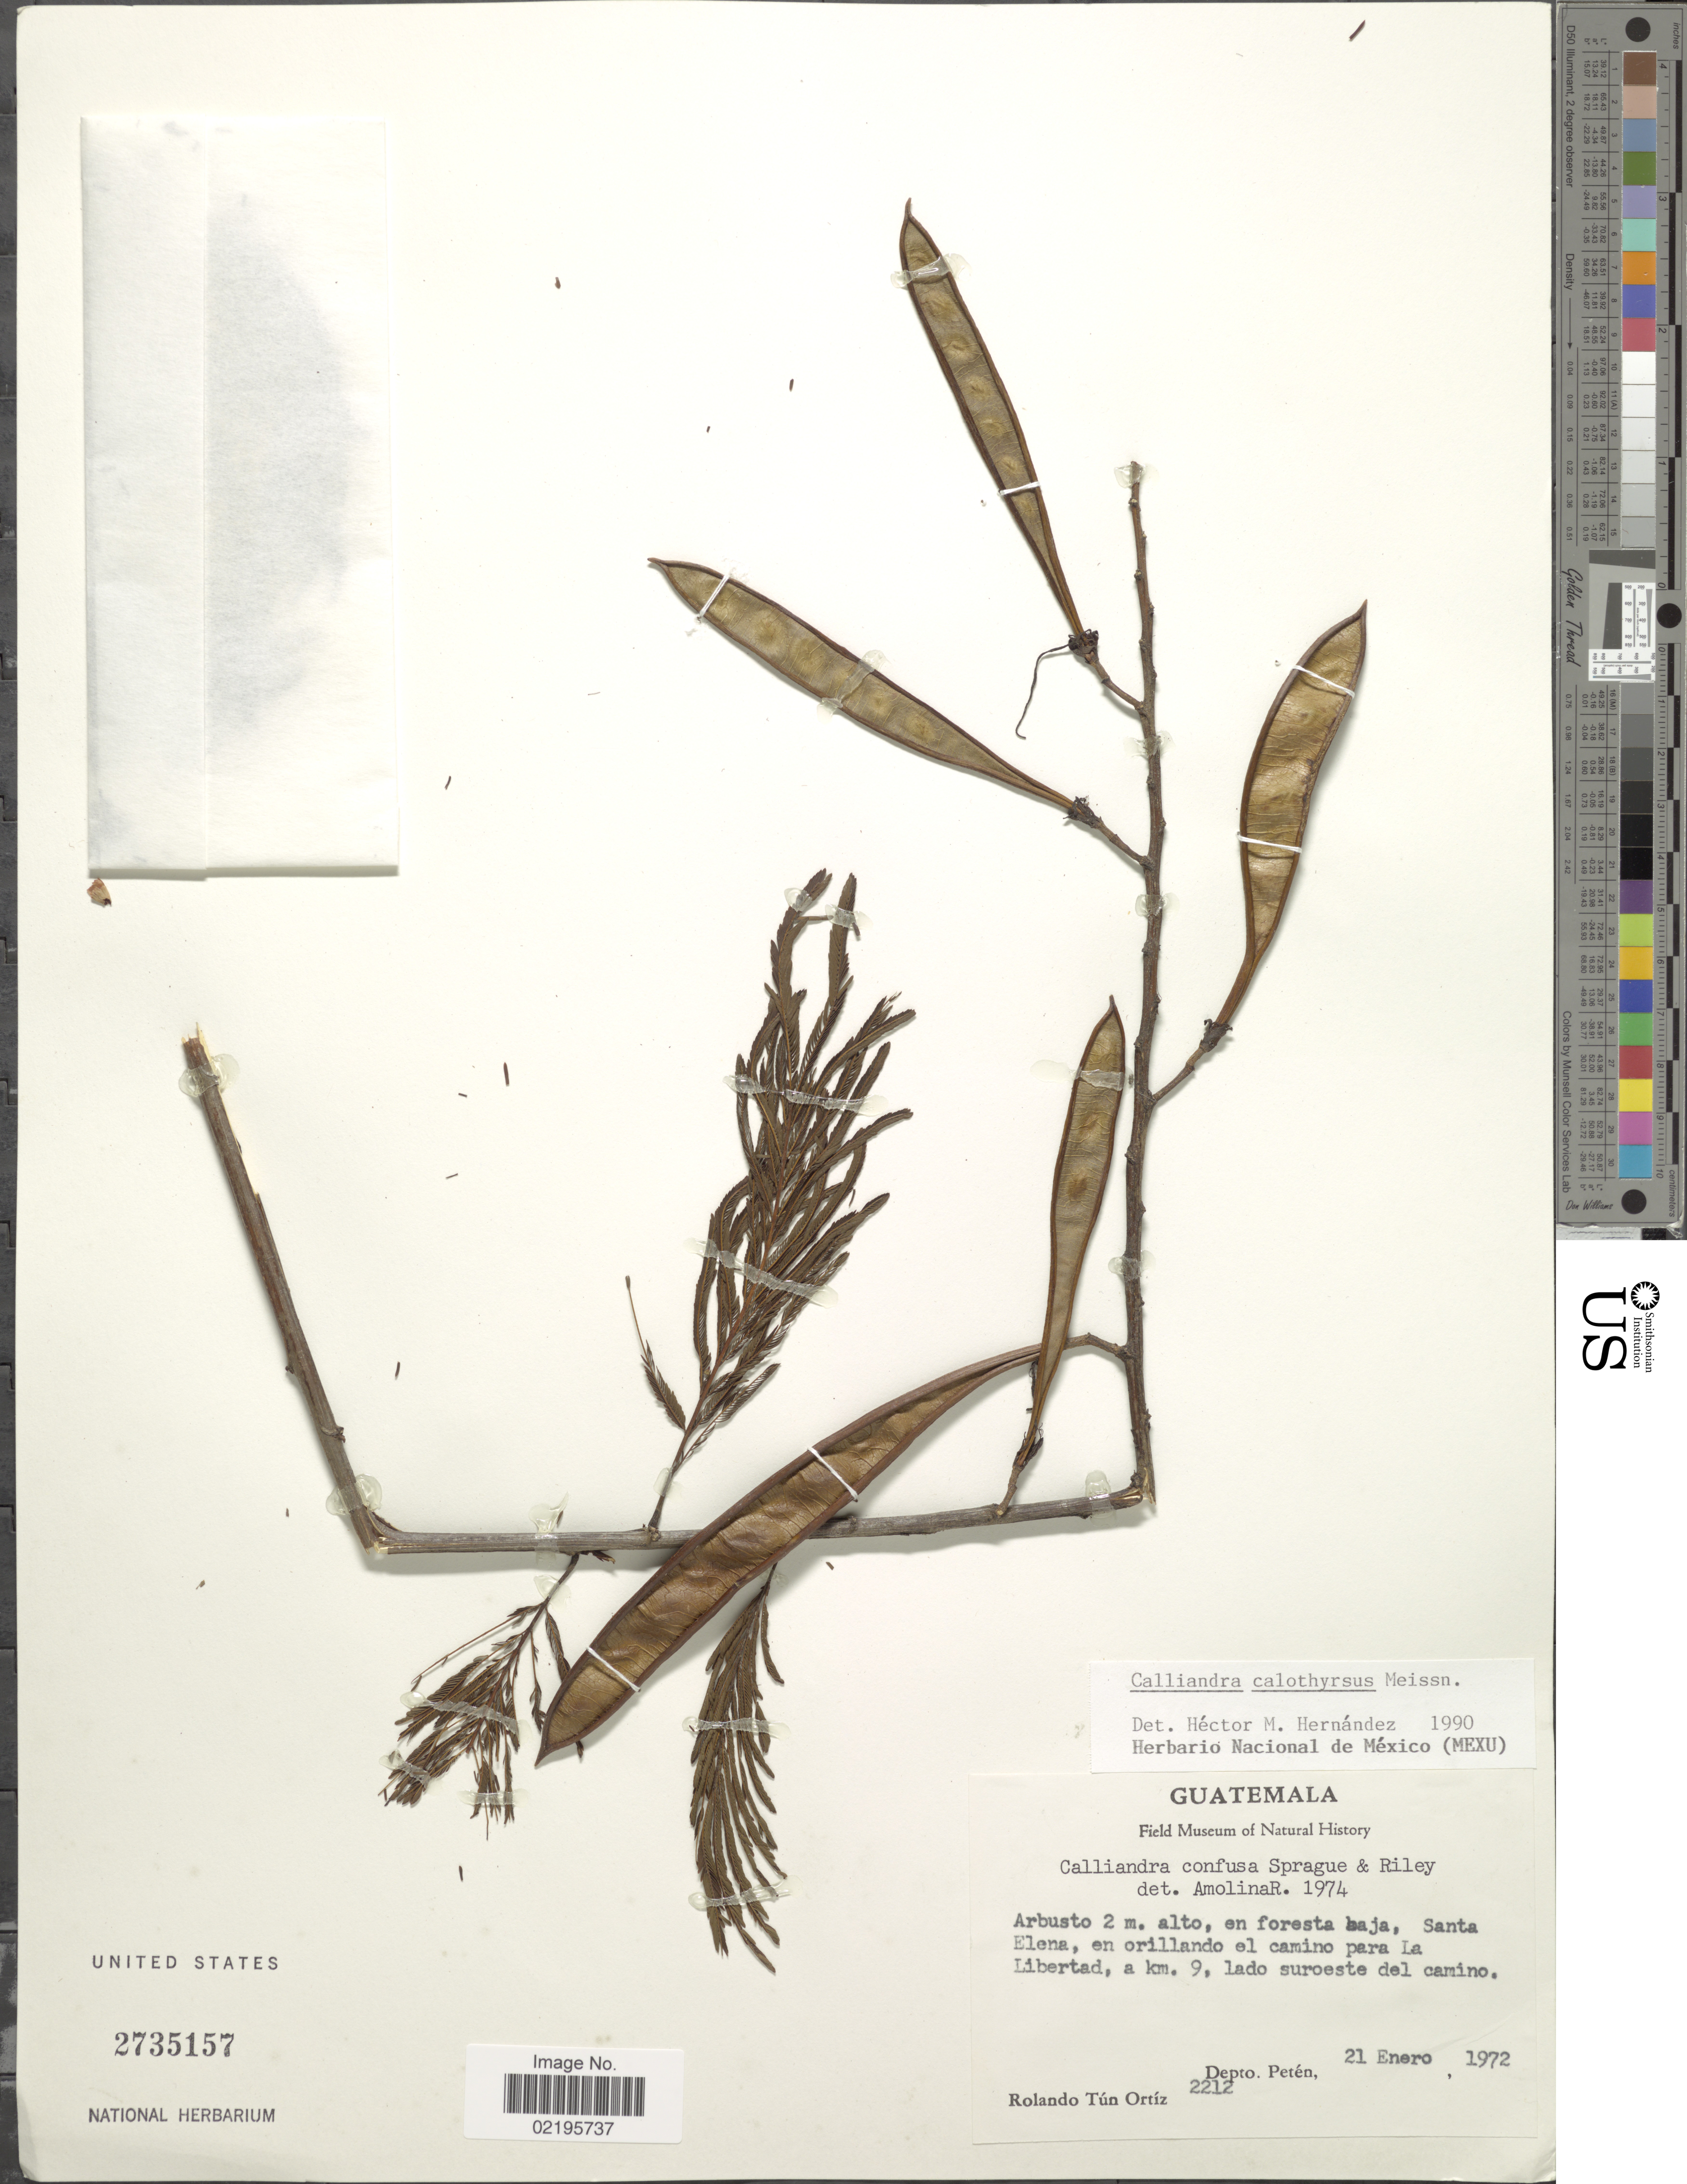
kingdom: Plantae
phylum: Tracheophyta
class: Magnoliopsida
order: Fabales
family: Fabaceae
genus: Calliandra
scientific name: Calliandra calothyrsus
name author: Meisn.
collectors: R. Tún Ortíz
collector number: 2212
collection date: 1972-01-21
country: Guatemala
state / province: El Petén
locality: Santa Elena, en orillando el camino para La Libertad, a km. 9, lado suroeste del camino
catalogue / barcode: US 2735157